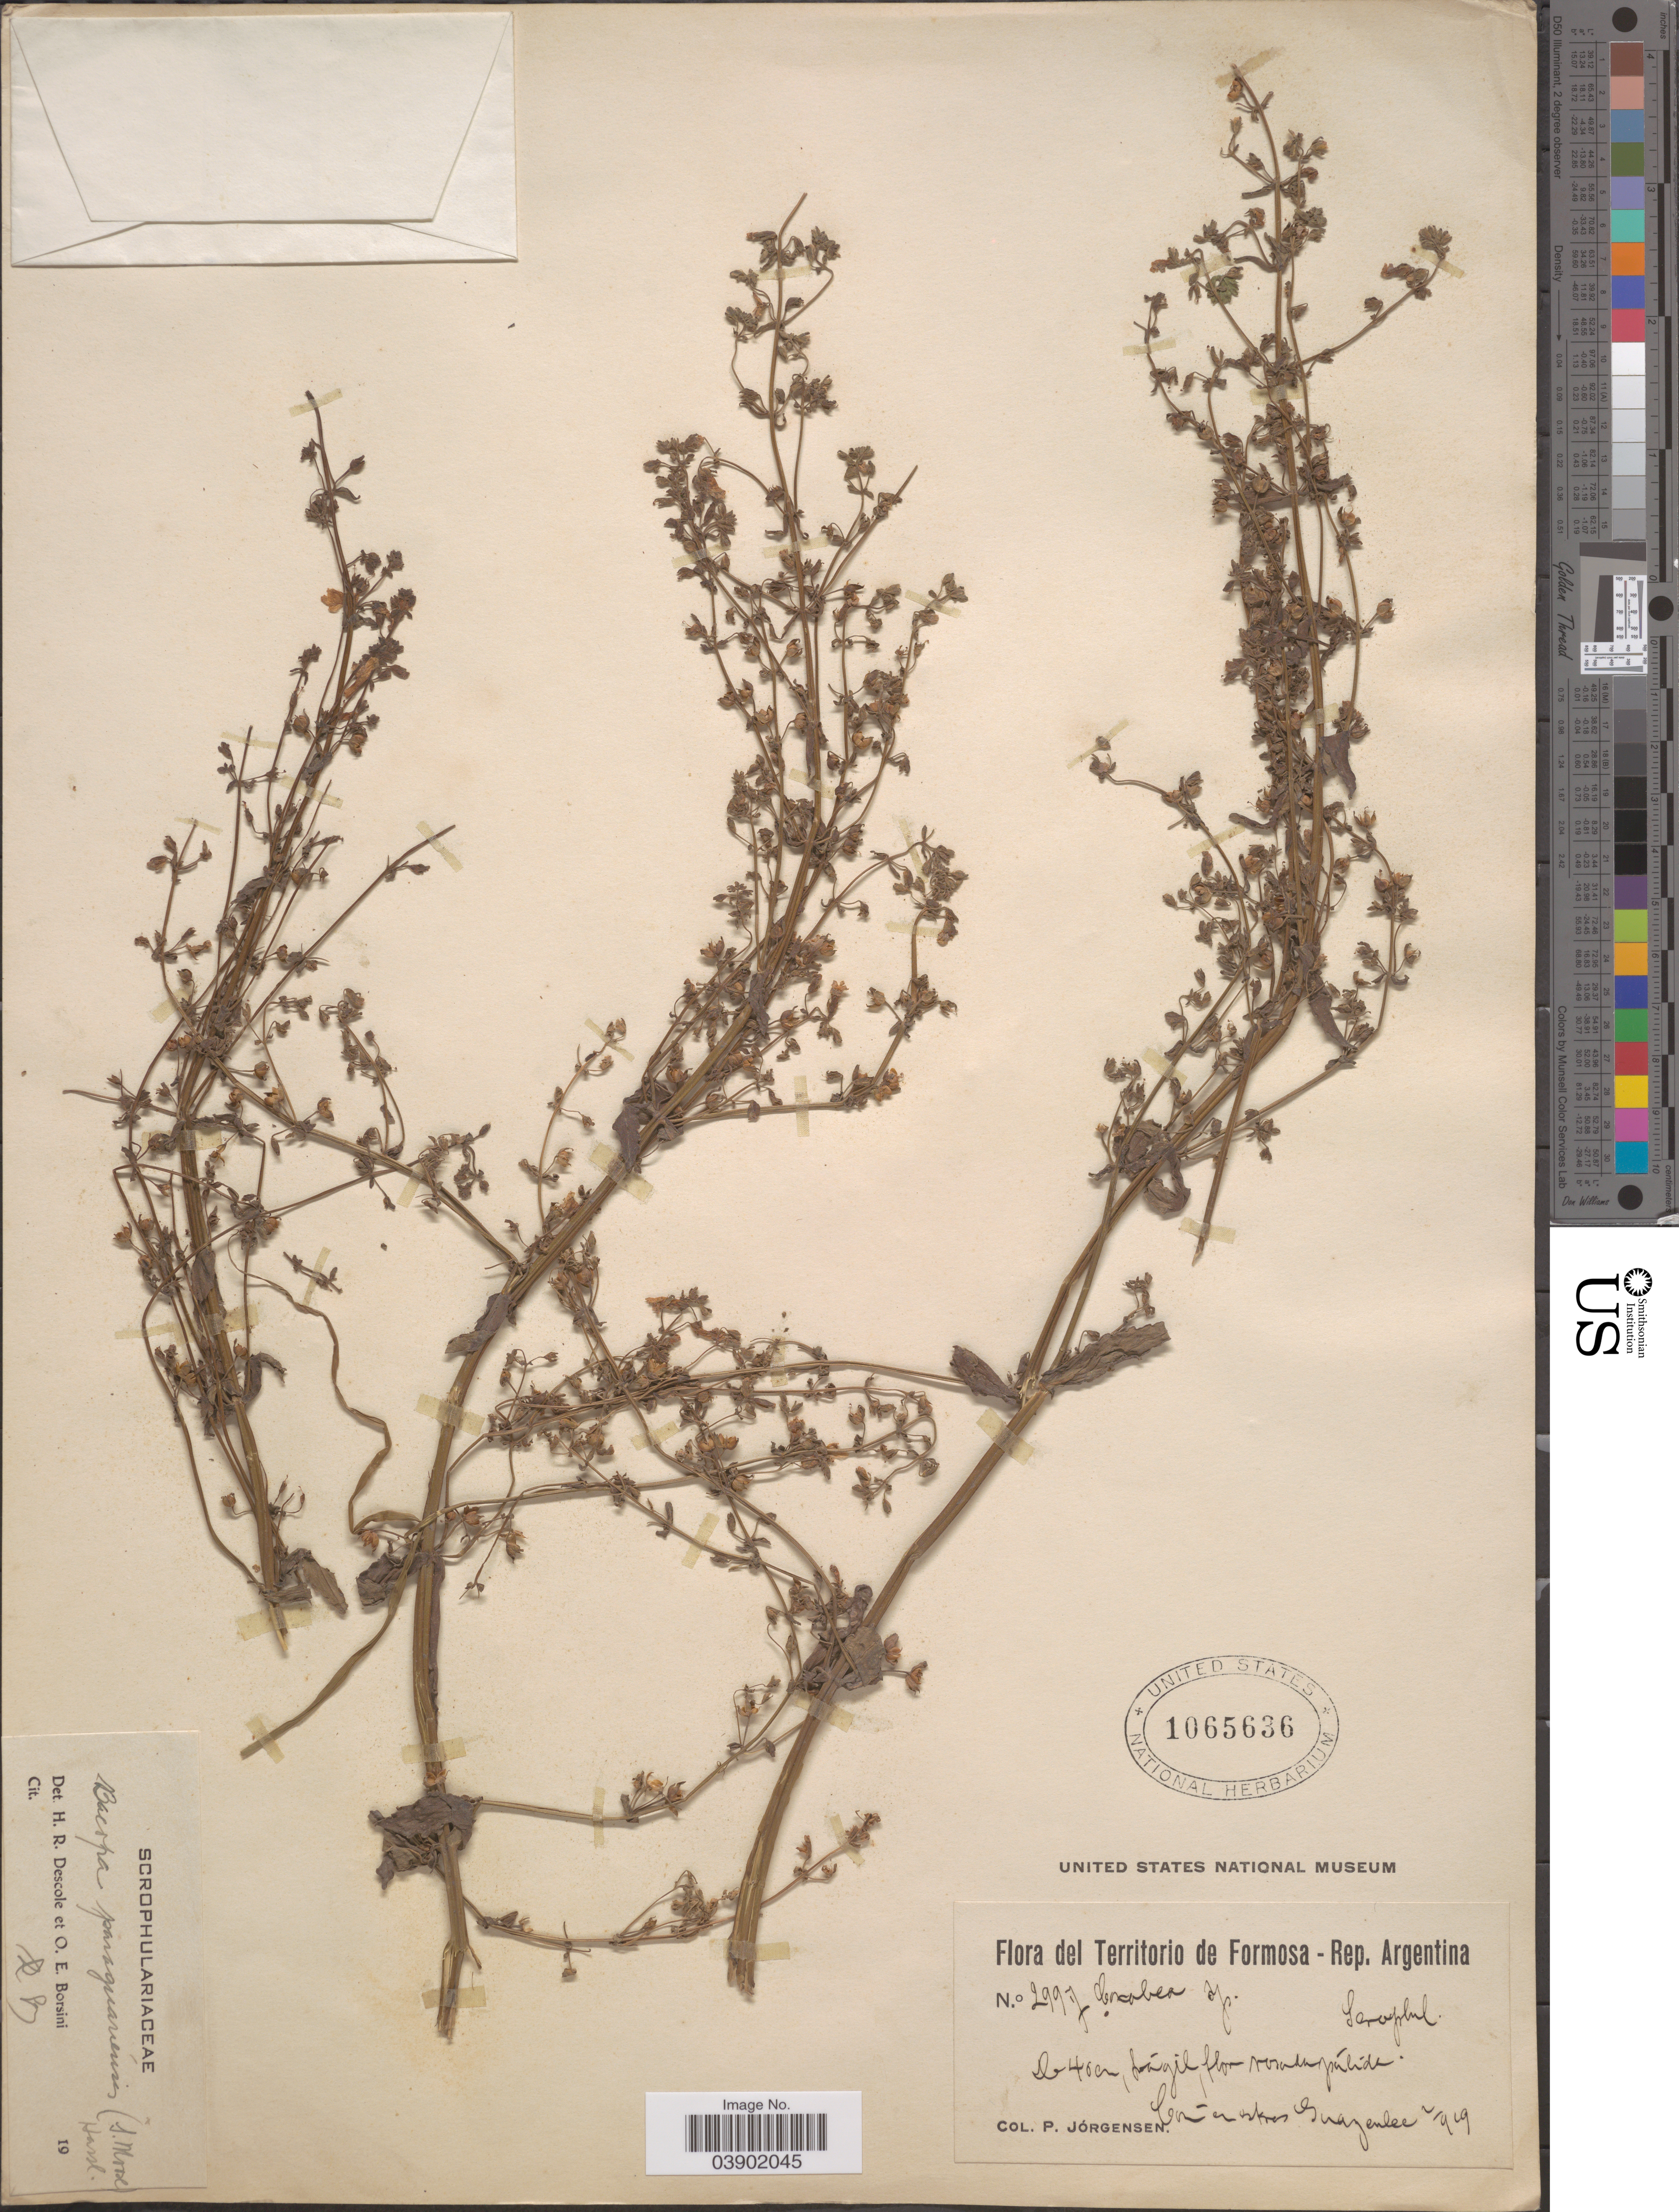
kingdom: Plantae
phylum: Tracheophyta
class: Magnoliopsida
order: Lamiales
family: Plantaginaceae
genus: Bacopa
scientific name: Bacopa paraguariensis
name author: (S. Moore) Hassl.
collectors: P. Jörgensen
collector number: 2997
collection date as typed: Transcribed d/m/y: 2/9/29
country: Argentina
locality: Territorio de Formosa - Rep. Argentina. Comun esteros Guaycolec.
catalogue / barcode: US 1065636